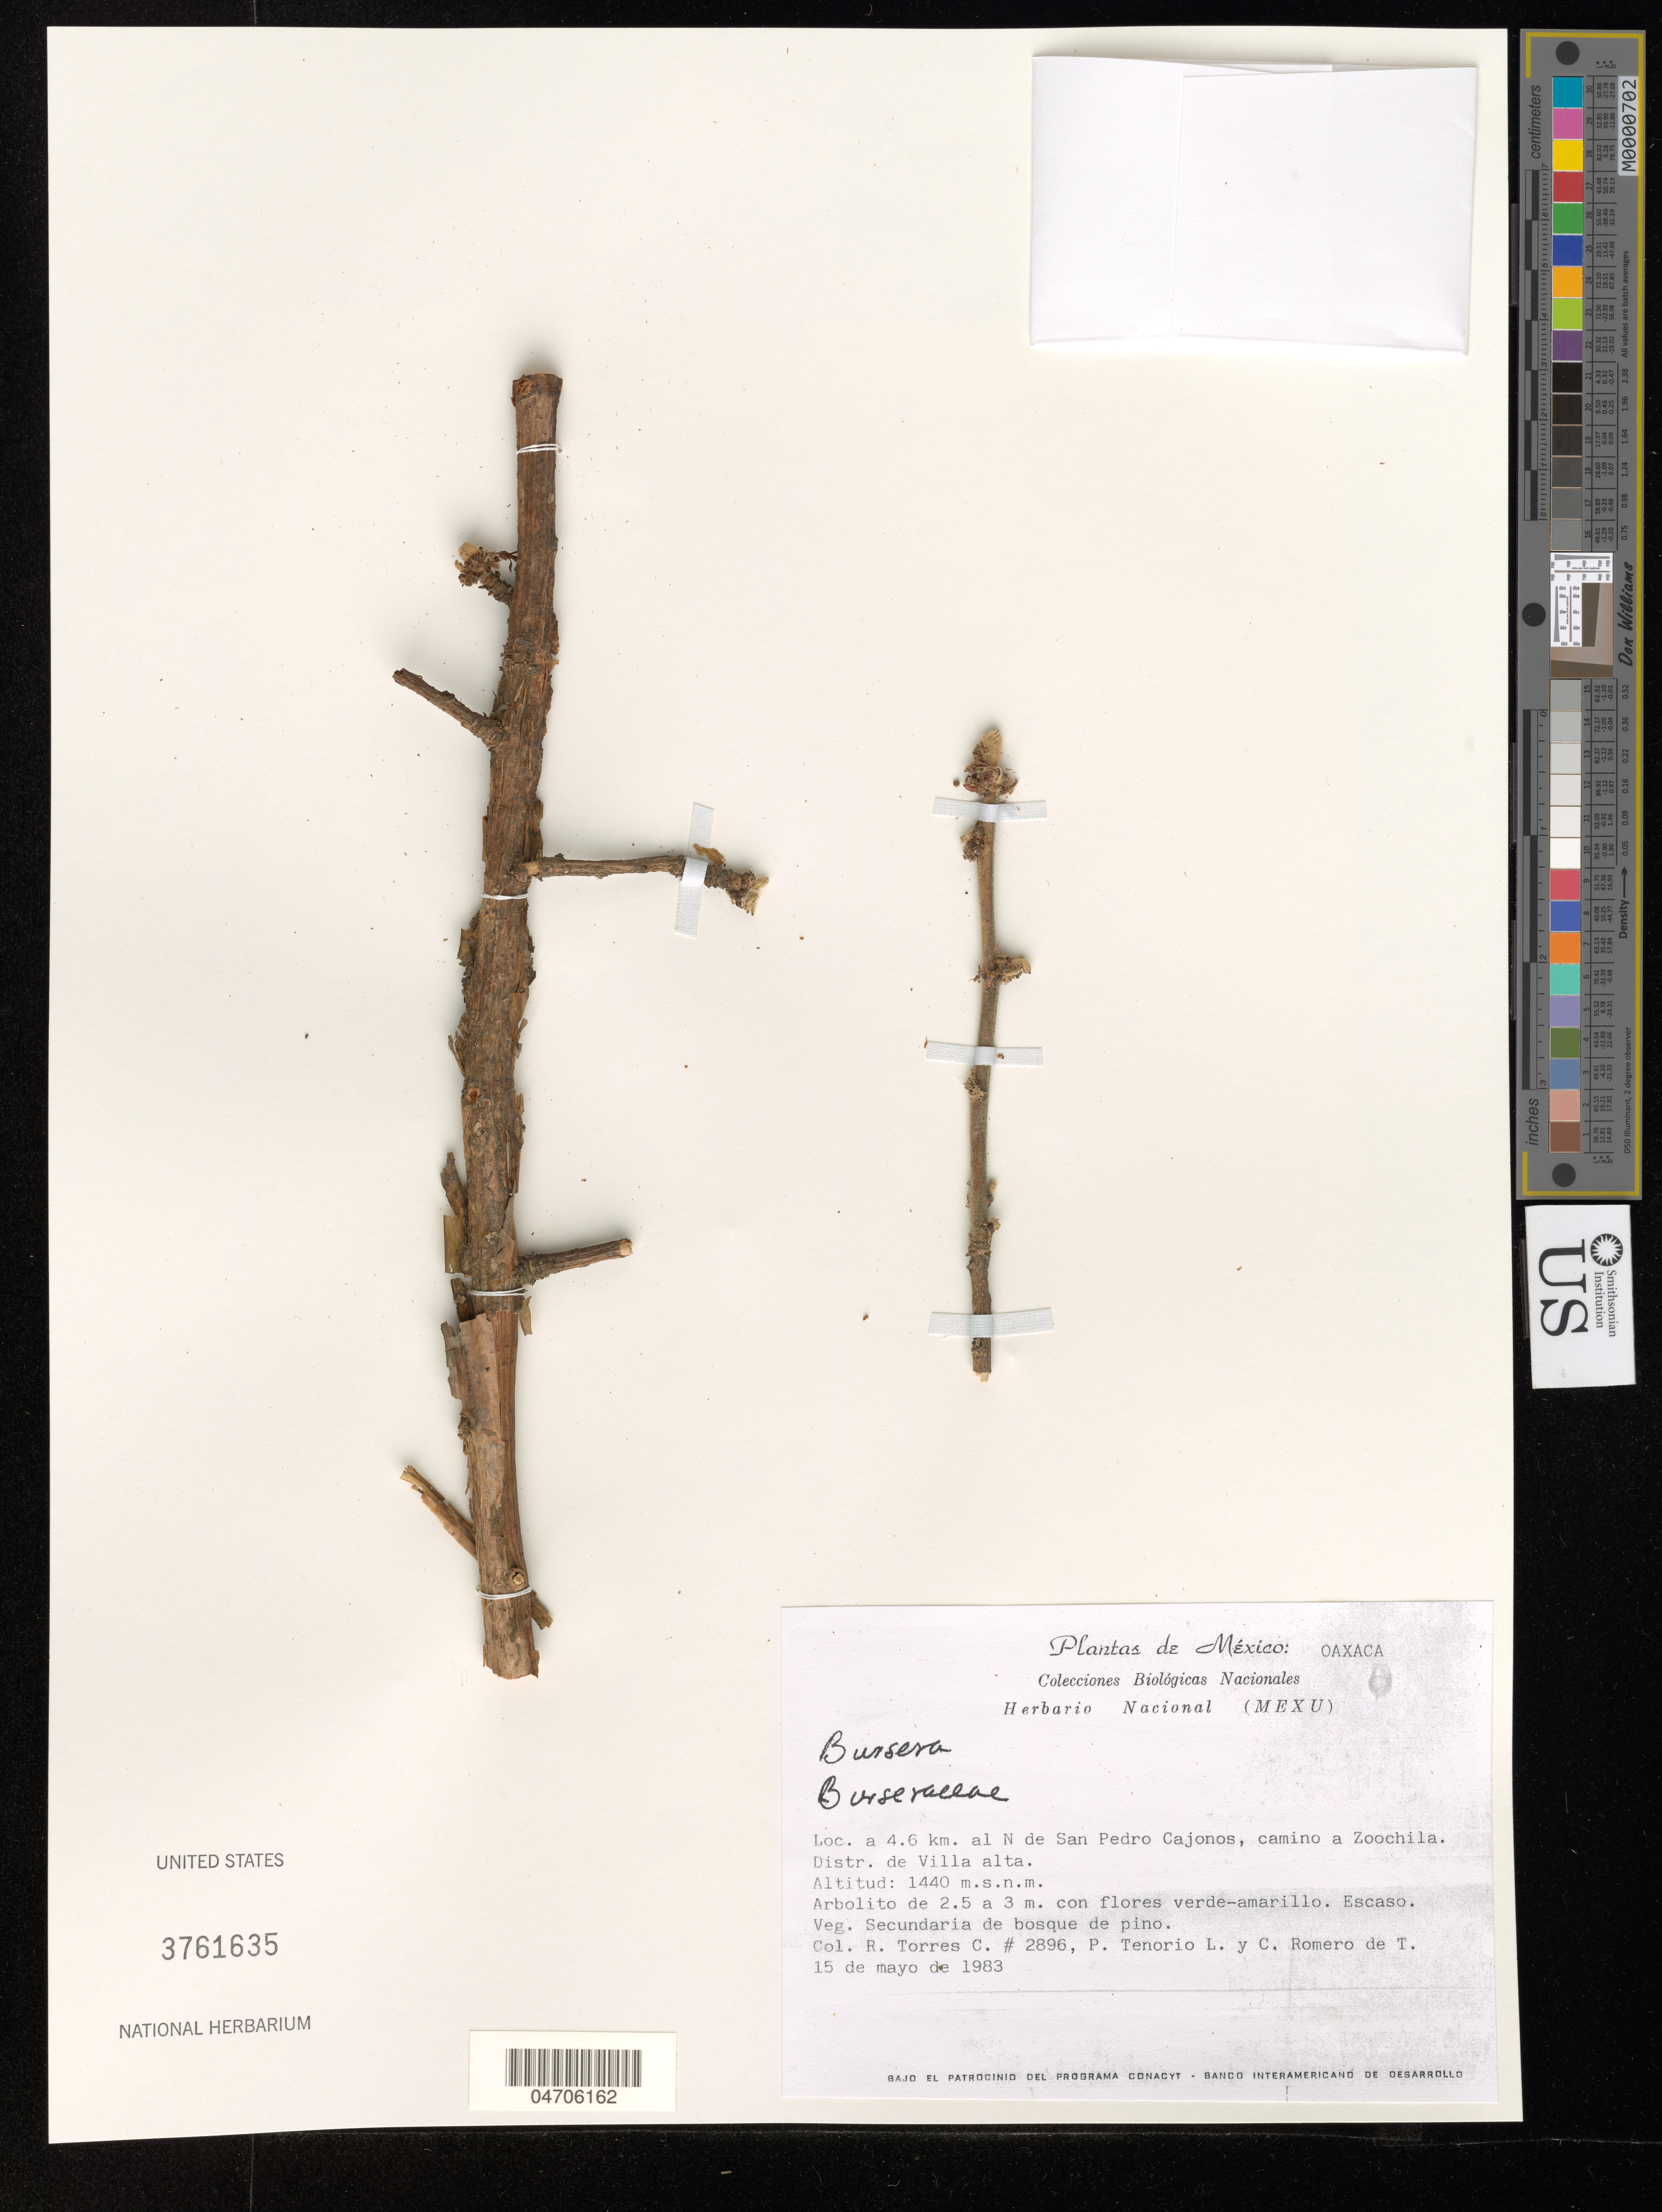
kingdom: Plantae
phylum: Tracheophyta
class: Magnoliopsida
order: Sapindales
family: Burseraceae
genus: Bursera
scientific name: Bursera sp.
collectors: R. Torres C., P. Tenorio L. & C. Romero de T.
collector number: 2896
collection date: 1983-05-15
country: Mexico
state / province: Oaxaca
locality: A 4.6 km. al N de San Pedro Cajonos, camino a Zoochila. Distr. de Villa alta.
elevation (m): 1440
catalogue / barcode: US 3761635